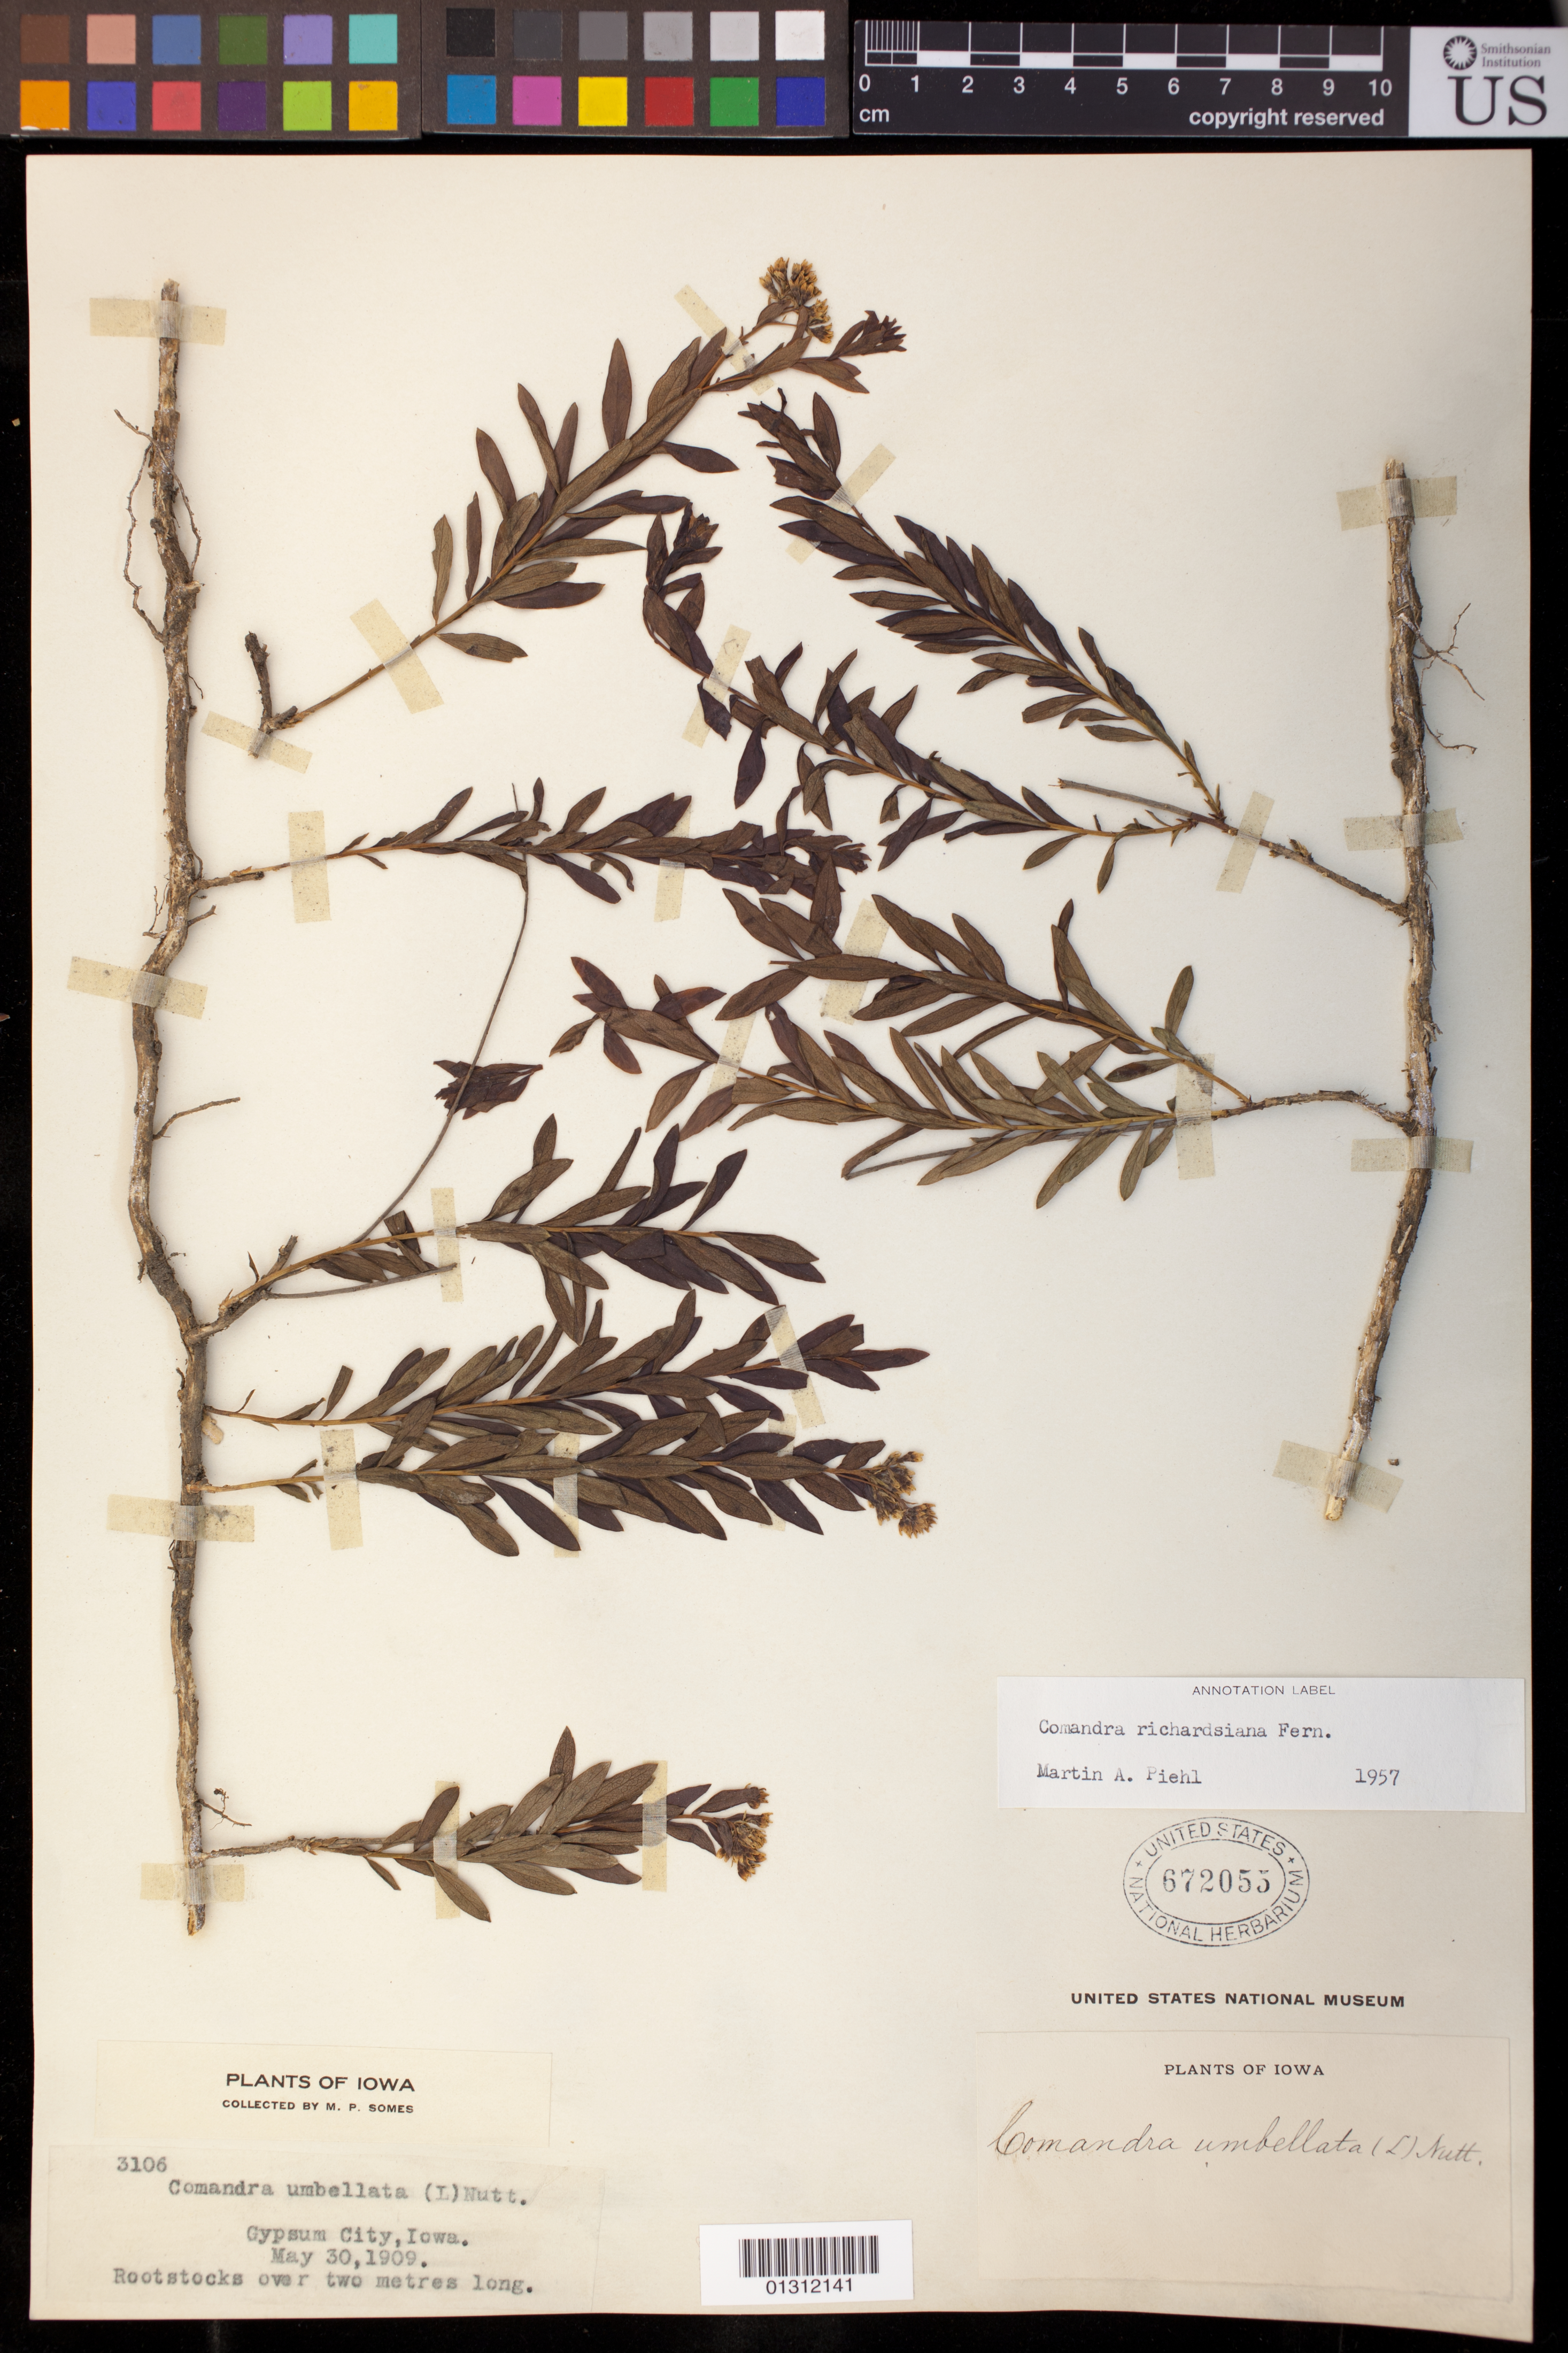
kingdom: Plantae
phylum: Tracheophyta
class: Magnoliopsida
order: Santalales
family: Comandraceae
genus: Comandra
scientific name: Comandra richardsiana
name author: Fernald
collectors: M. Somes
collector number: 3106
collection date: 1909-05-30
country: United States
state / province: Iowa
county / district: Webster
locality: Gypsum City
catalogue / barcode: US 672055